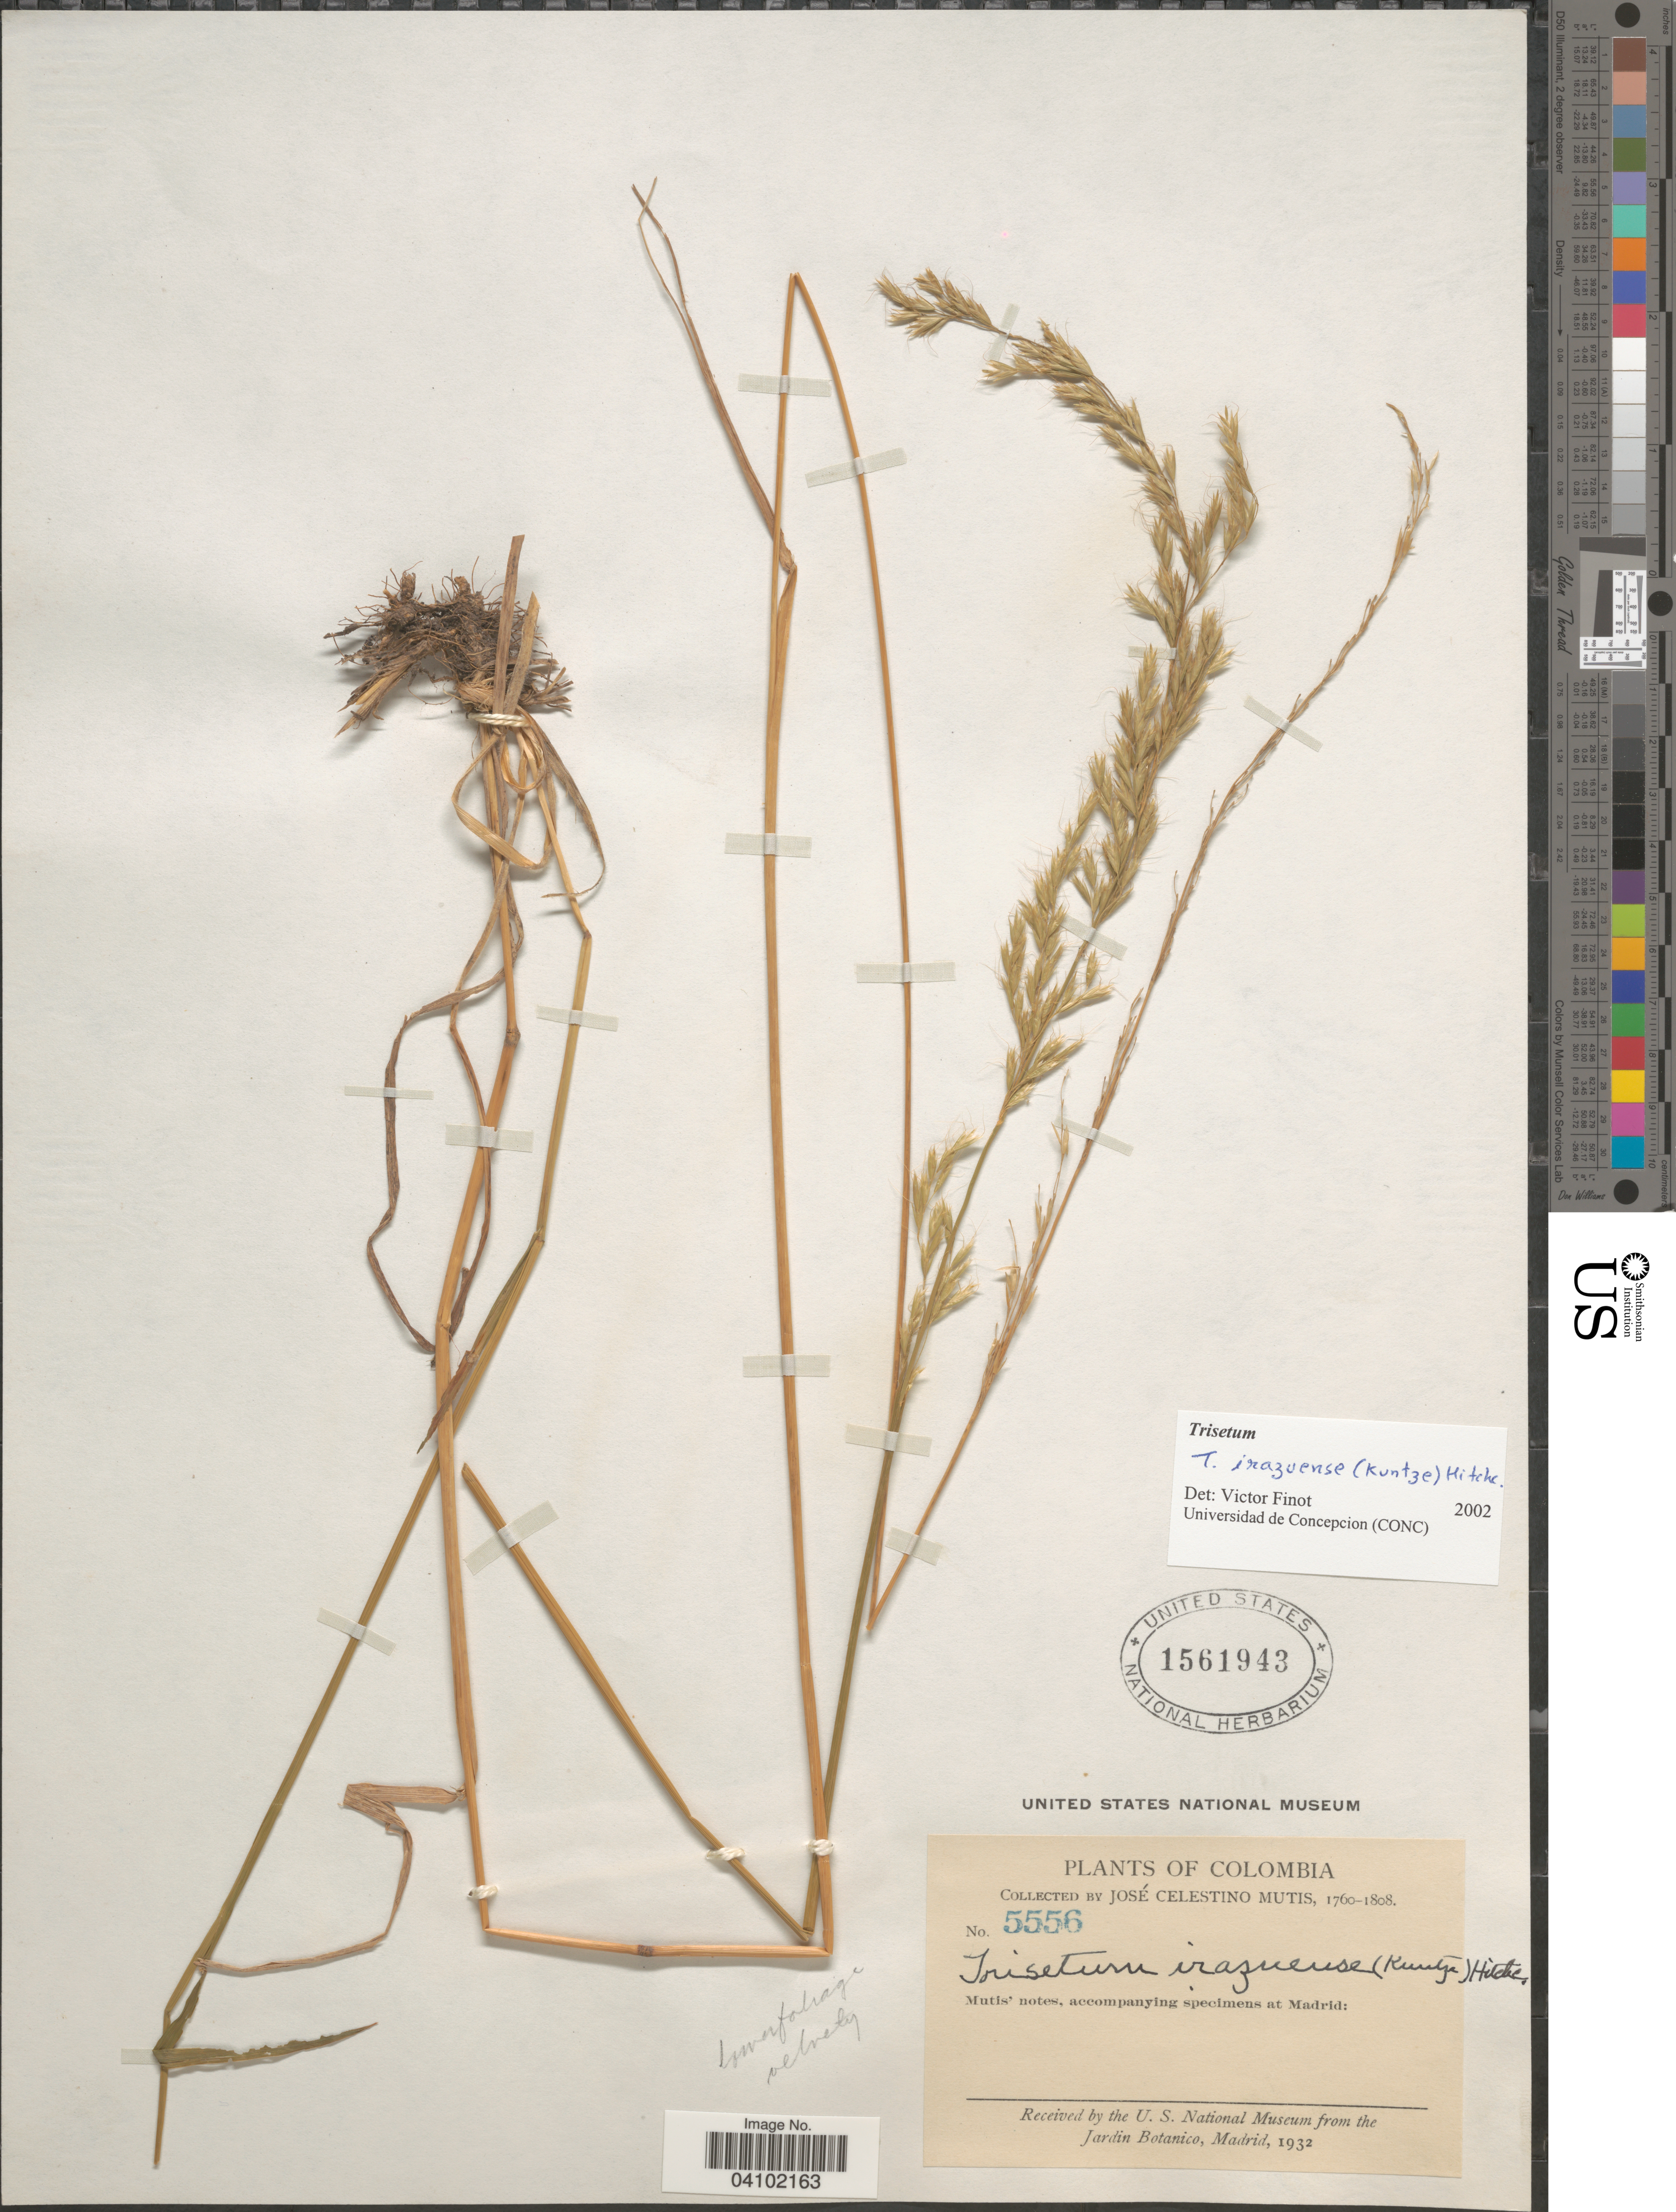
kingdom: Plantae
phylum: Tracheophyta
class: Liliopsida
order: Poales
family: Poaceae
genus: Peyritschia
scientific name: Peyritschia irazuensis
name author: (Kuntze) P.M. Peterson et al.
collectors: J. C. B. Mutis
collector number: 5556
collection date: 1760/1808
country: Colombia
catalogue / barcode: US 1561943